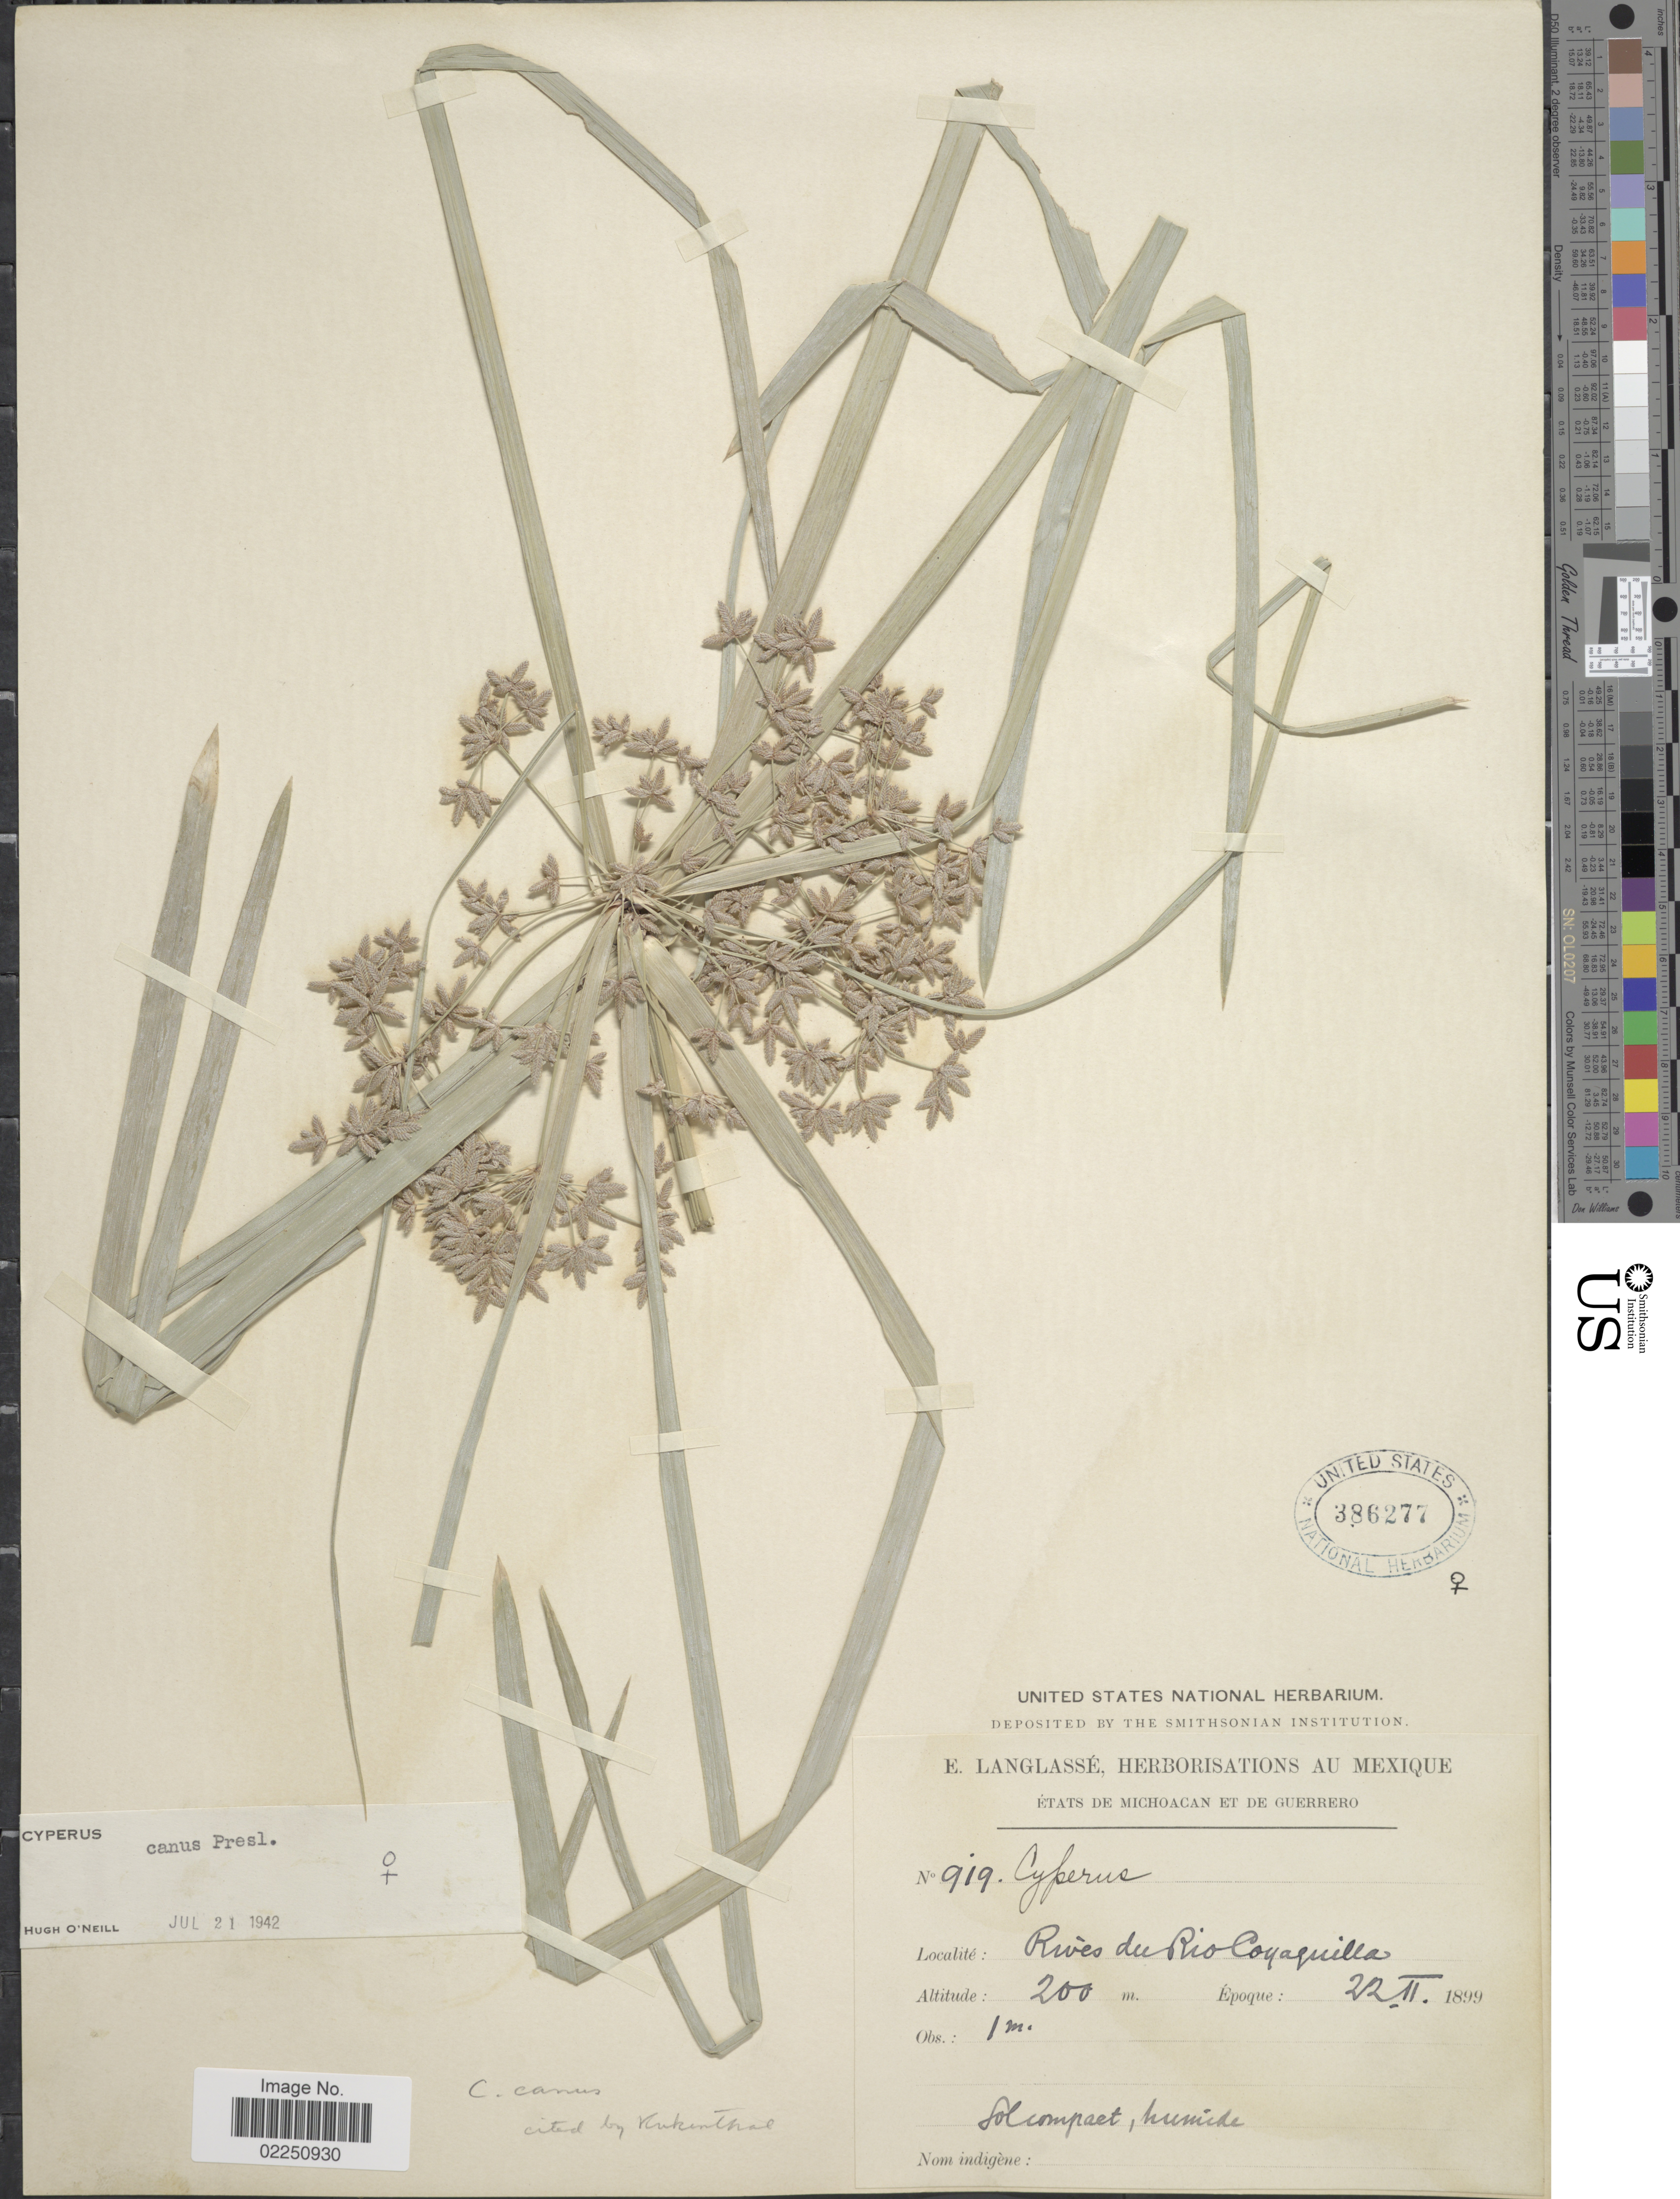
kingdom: Plantae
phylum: Tracheophyta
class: Liliopsida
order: Poales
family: Cyperaceae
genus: Cyperus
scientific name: Cyperus canus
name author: J. Presl & C. Presl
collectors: E. Langlassé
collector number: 919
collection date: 1899-02-22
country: Mexico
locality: Mexique. Etats de Michoacan et de Guerrero. Rives du Rio Coyaquilla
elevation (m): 200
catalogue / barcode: US 386277